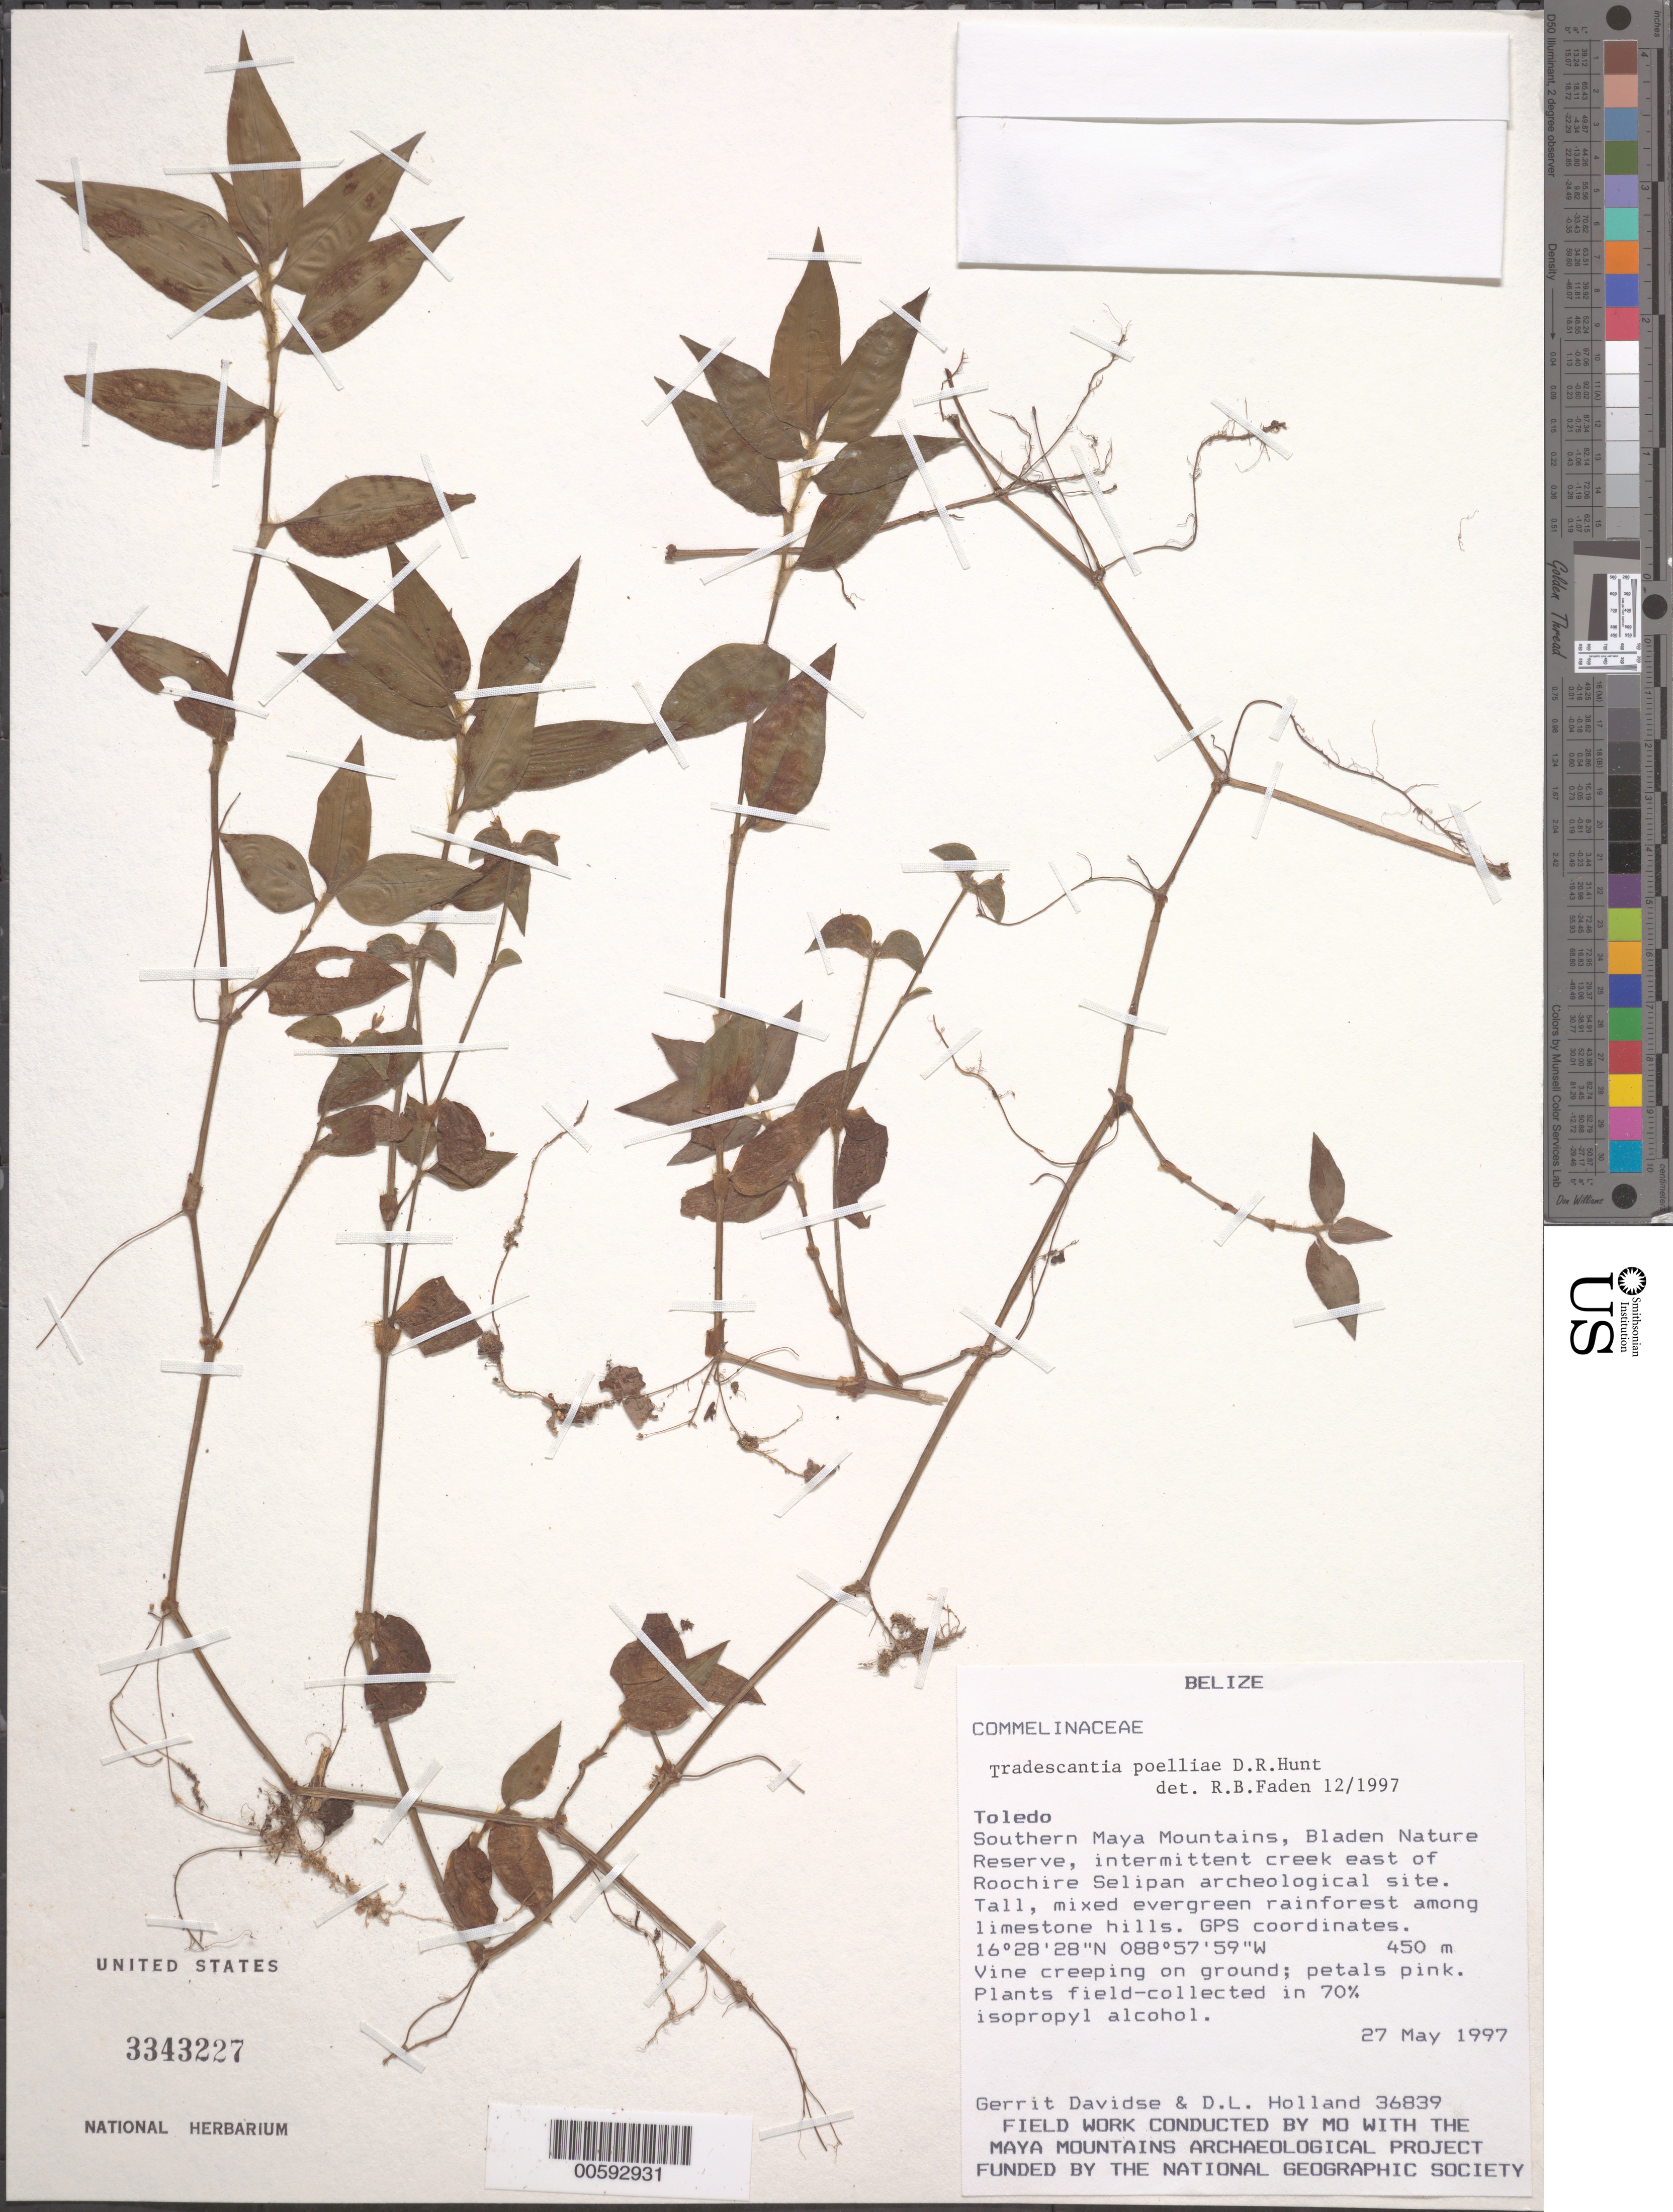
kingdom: Plantae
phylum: Tracheophyta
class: Liliopsida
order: Commelinales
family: Commelinaceae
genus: Tradescantia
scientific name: Tradescantia poelliae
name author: D.R. Hunt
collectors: G. Davidse & D. Holland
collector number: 36839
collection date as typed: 27 May 1997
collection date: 1997-05-27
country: Belize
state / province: Toledo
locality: Southern Maya Mtns, Bladen Nature Reserve, Augusta Divide Camp.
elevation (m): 450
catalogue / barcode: US 3343227